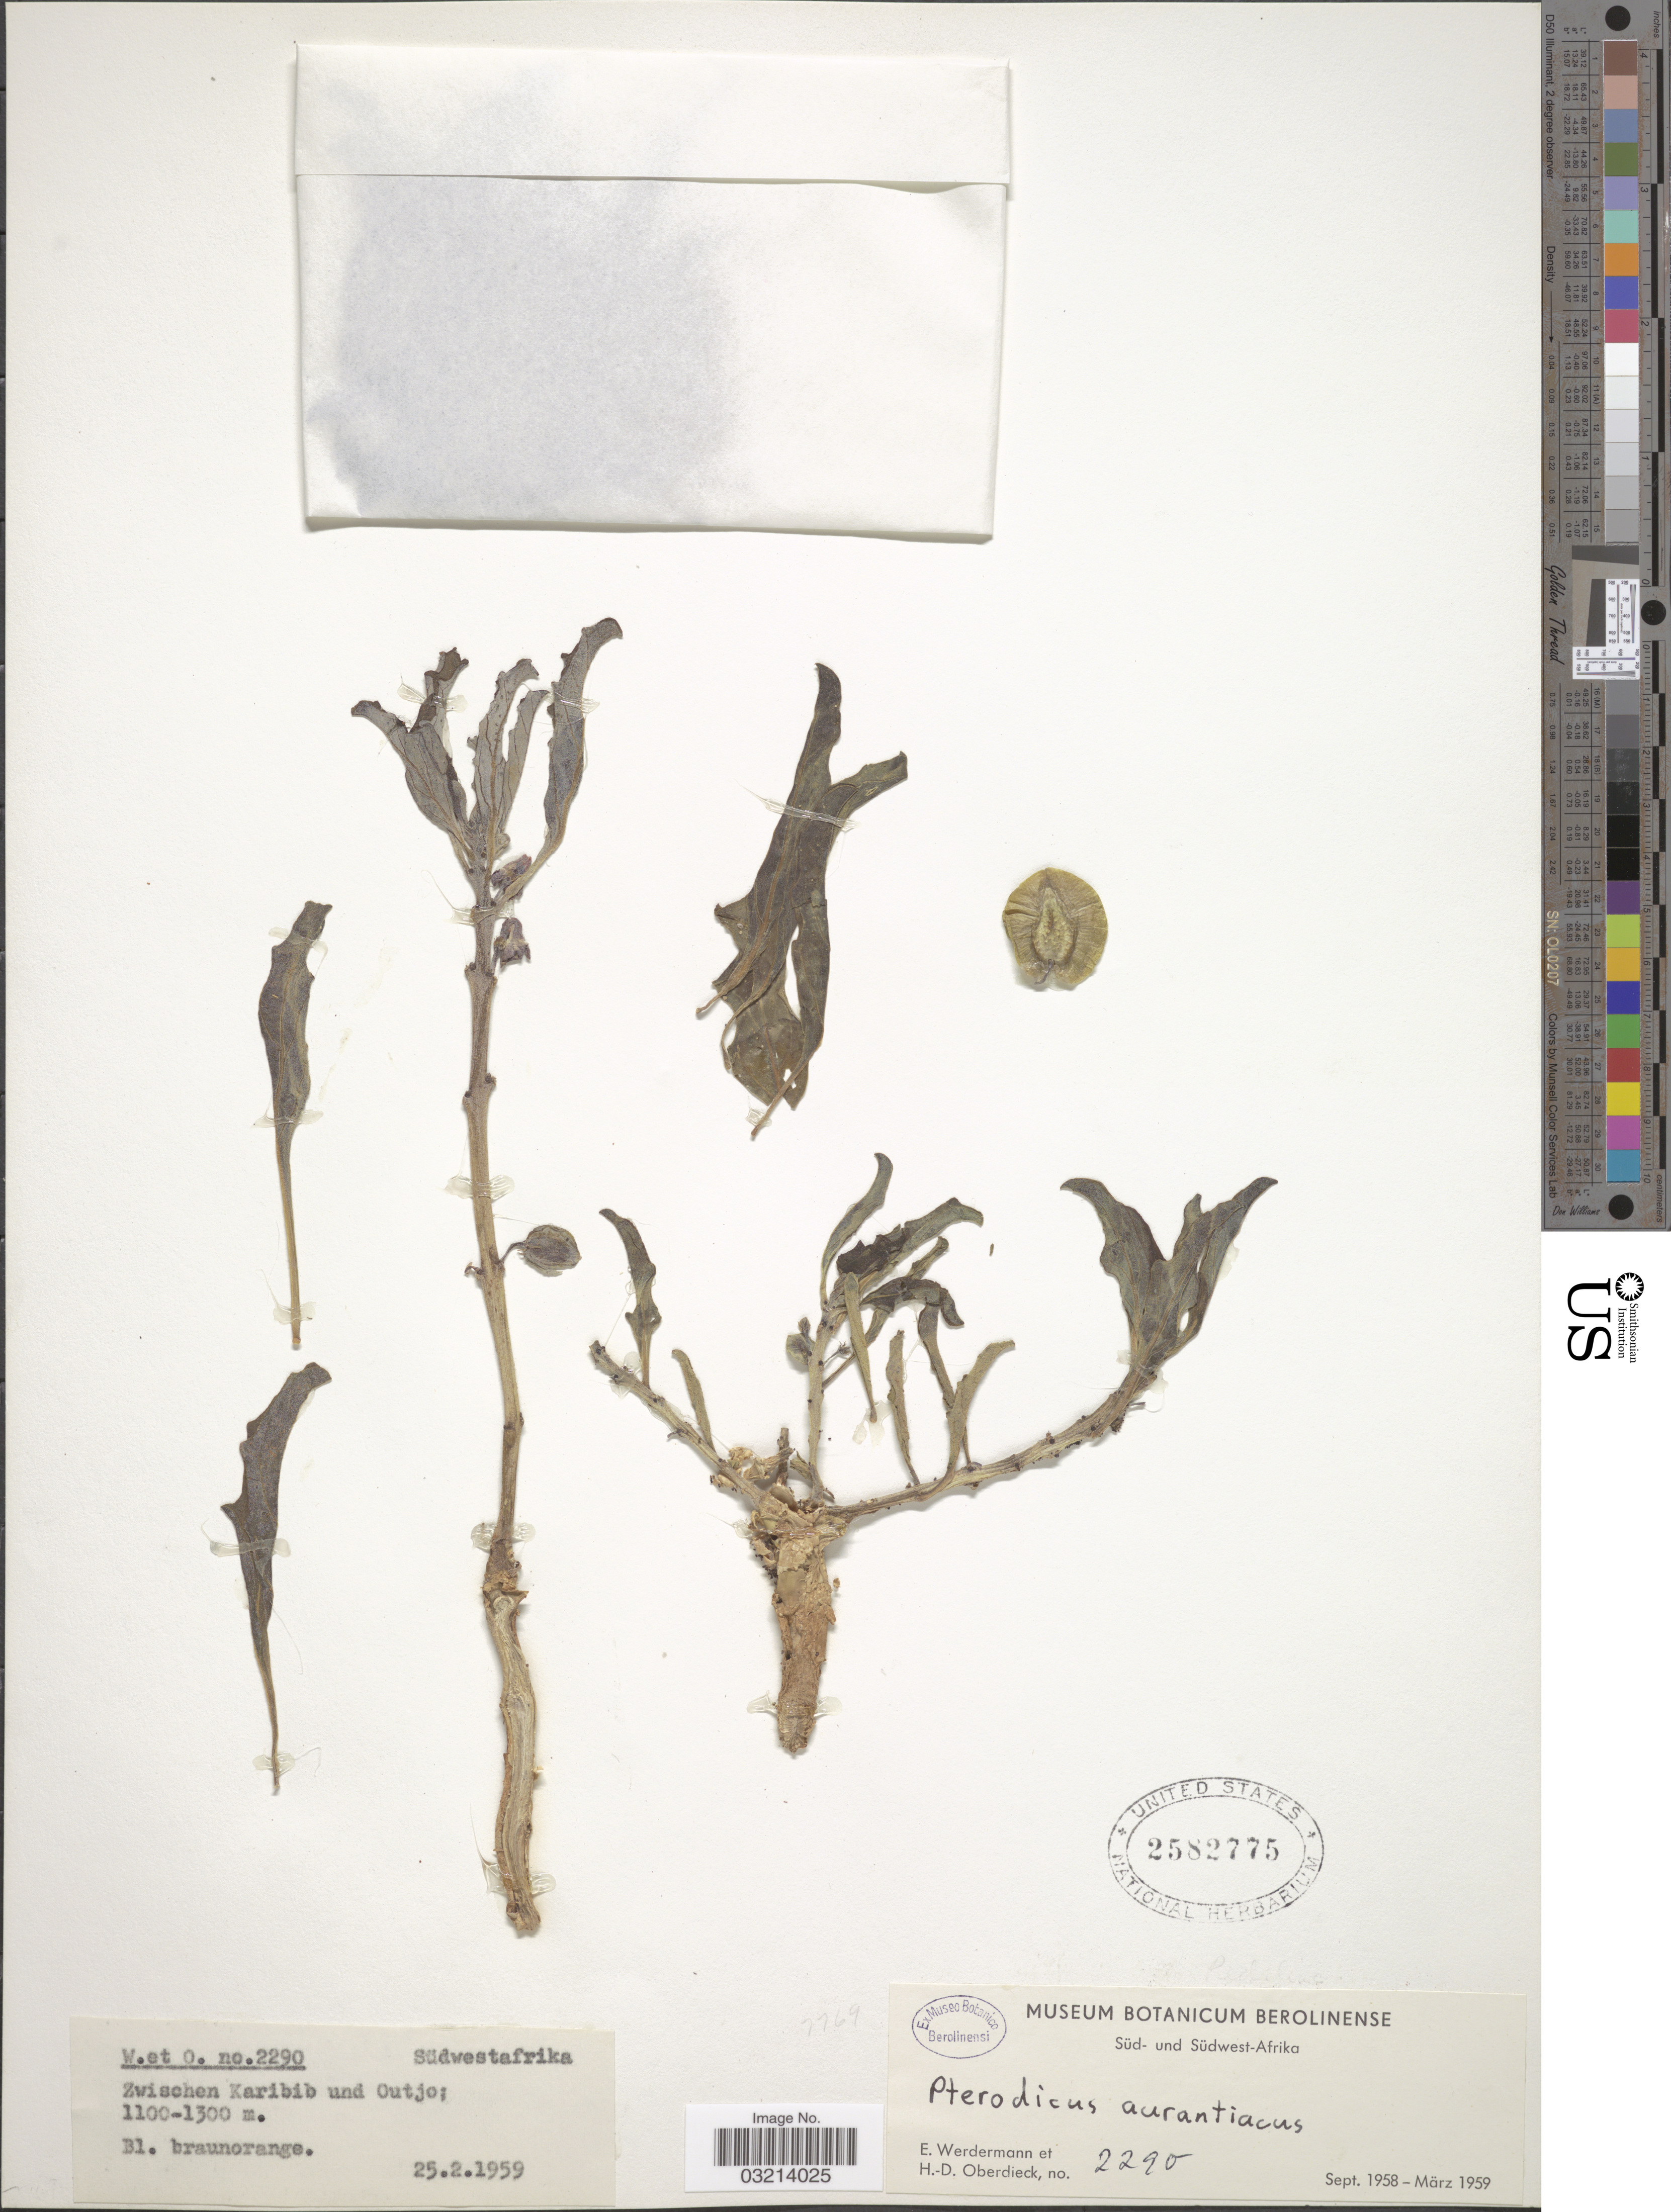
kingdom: Plantae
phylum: Tracheophyta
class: Magnoliopsida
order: Lamiales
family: Pedaliaceae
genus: Pterodiscus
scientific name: Pterodiscus aurantiacus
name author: Welw.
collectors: E. Werdermann & H. Oberdieck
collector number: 2290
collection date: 1959-02-25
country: Namibia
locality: Südwestafrika. Zwischen Karibib und Outjo.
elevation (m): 1100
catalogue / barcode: US 2582775